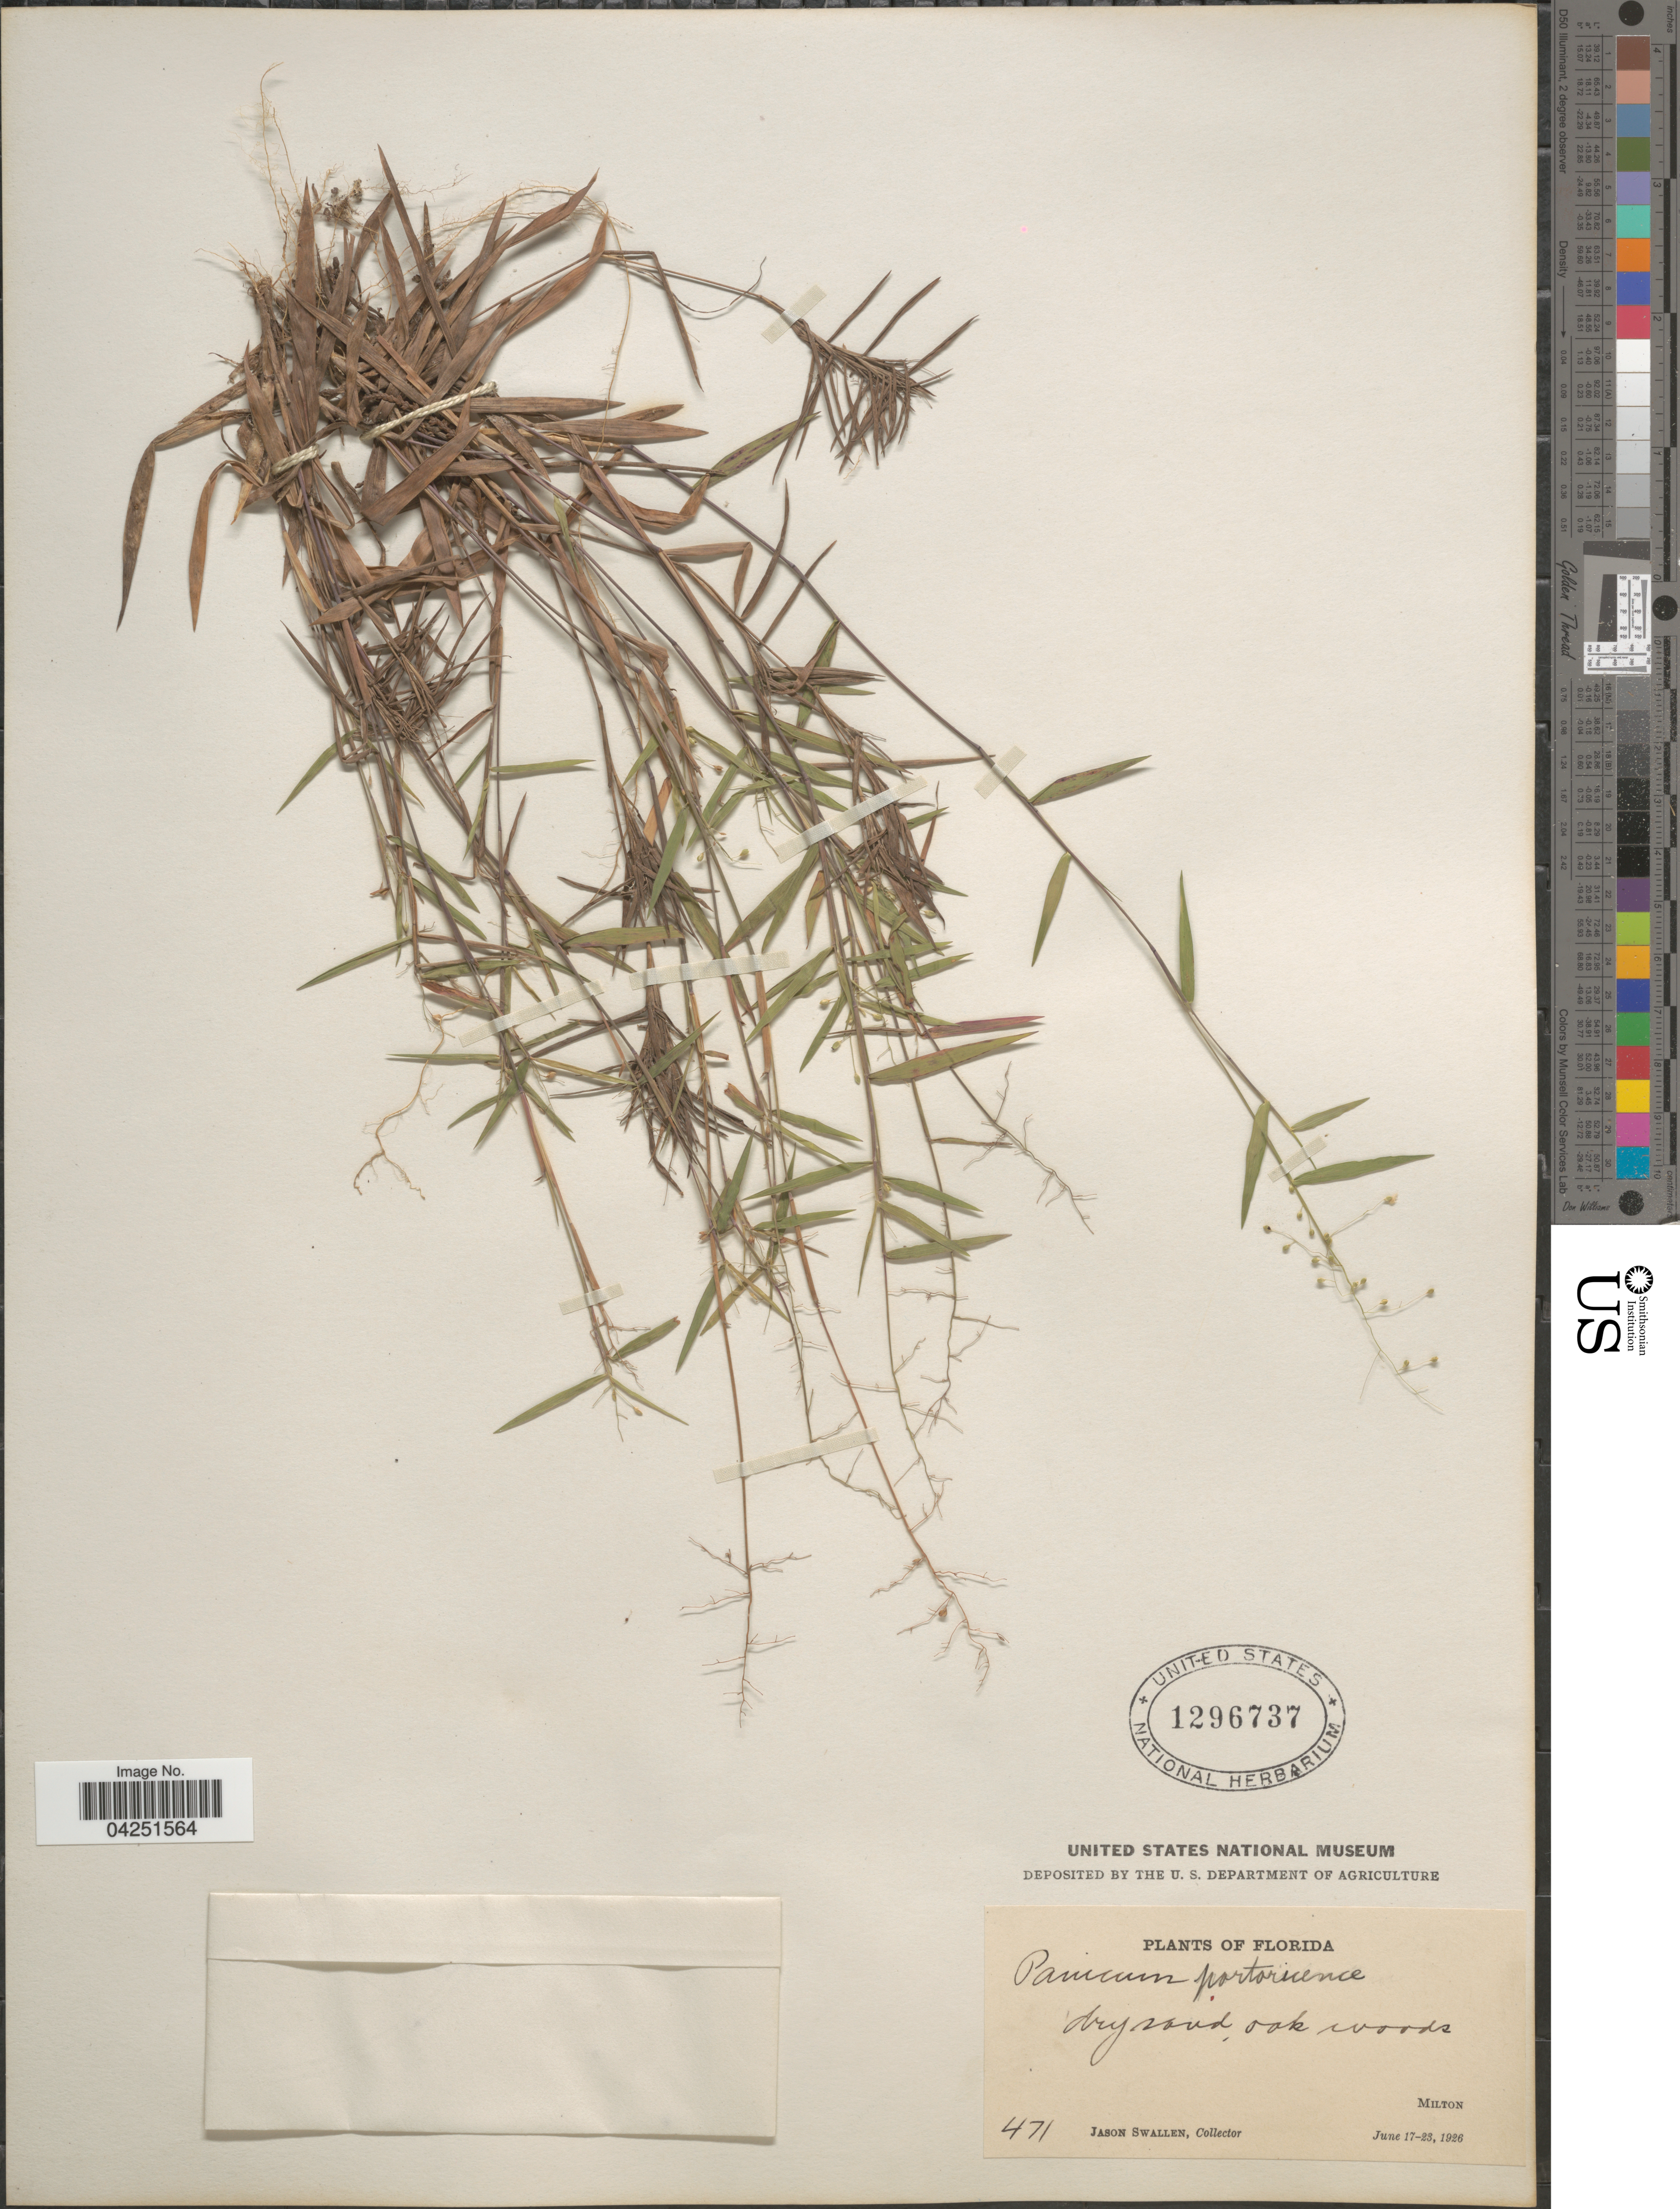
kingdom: Plantae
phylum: Tracheophyta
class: Liliopsida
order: Poales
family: Poaceae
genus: Dichanthelium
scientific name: Dichanthelium acuminatum var. acuminatum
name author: (Sw.) Gould & C.A. Clark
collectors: J. R. Swallen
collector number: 471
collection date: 1926-06-17/1926-06-23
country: United States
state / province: Florida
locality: Milton.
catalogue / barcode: US 1296737